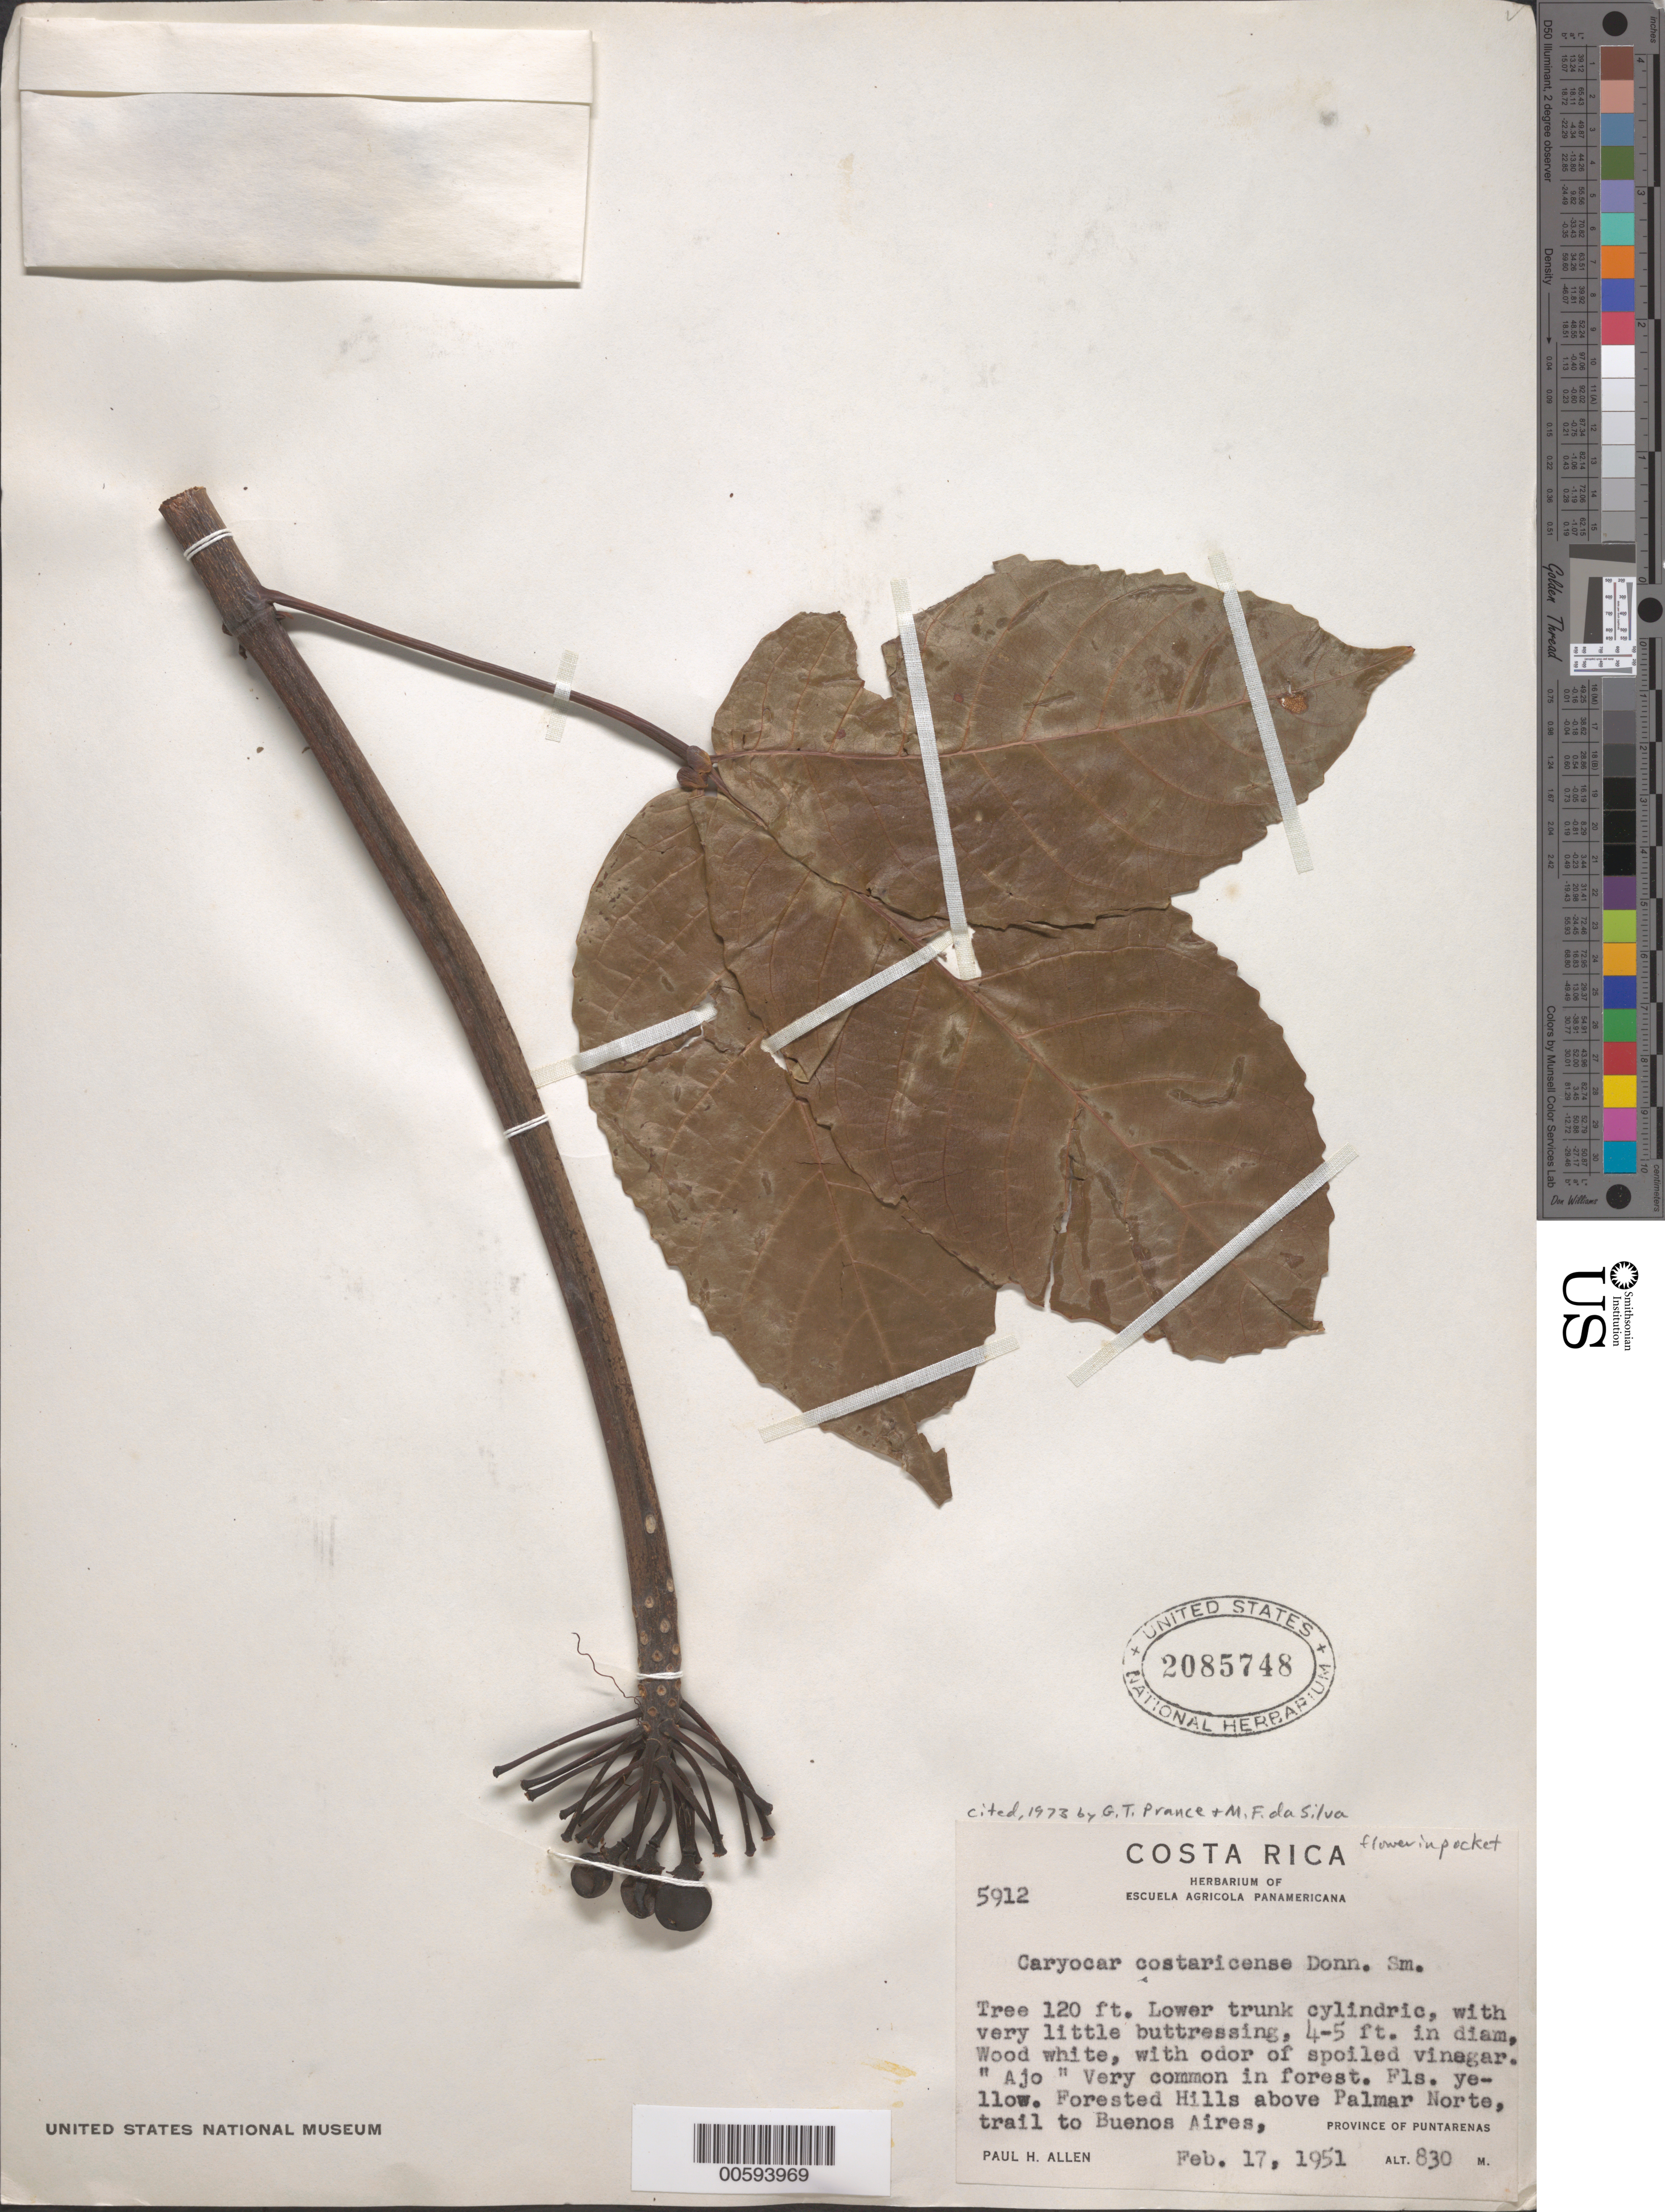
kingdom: Plantae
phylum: Tracheophyta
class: Magnoliopsida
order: Malpighiales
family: Caryocaraceae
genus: Caryocar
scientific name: Caryocar costaricense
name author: Donn. Sm.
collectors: P. H. Allen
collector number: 5912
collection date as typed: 17 Feb 1951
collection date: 1951-02-17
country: Costa Rica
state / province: Puntarenas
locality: Palmar Norte, trail to Buenos Aires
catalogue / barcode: US 2085748